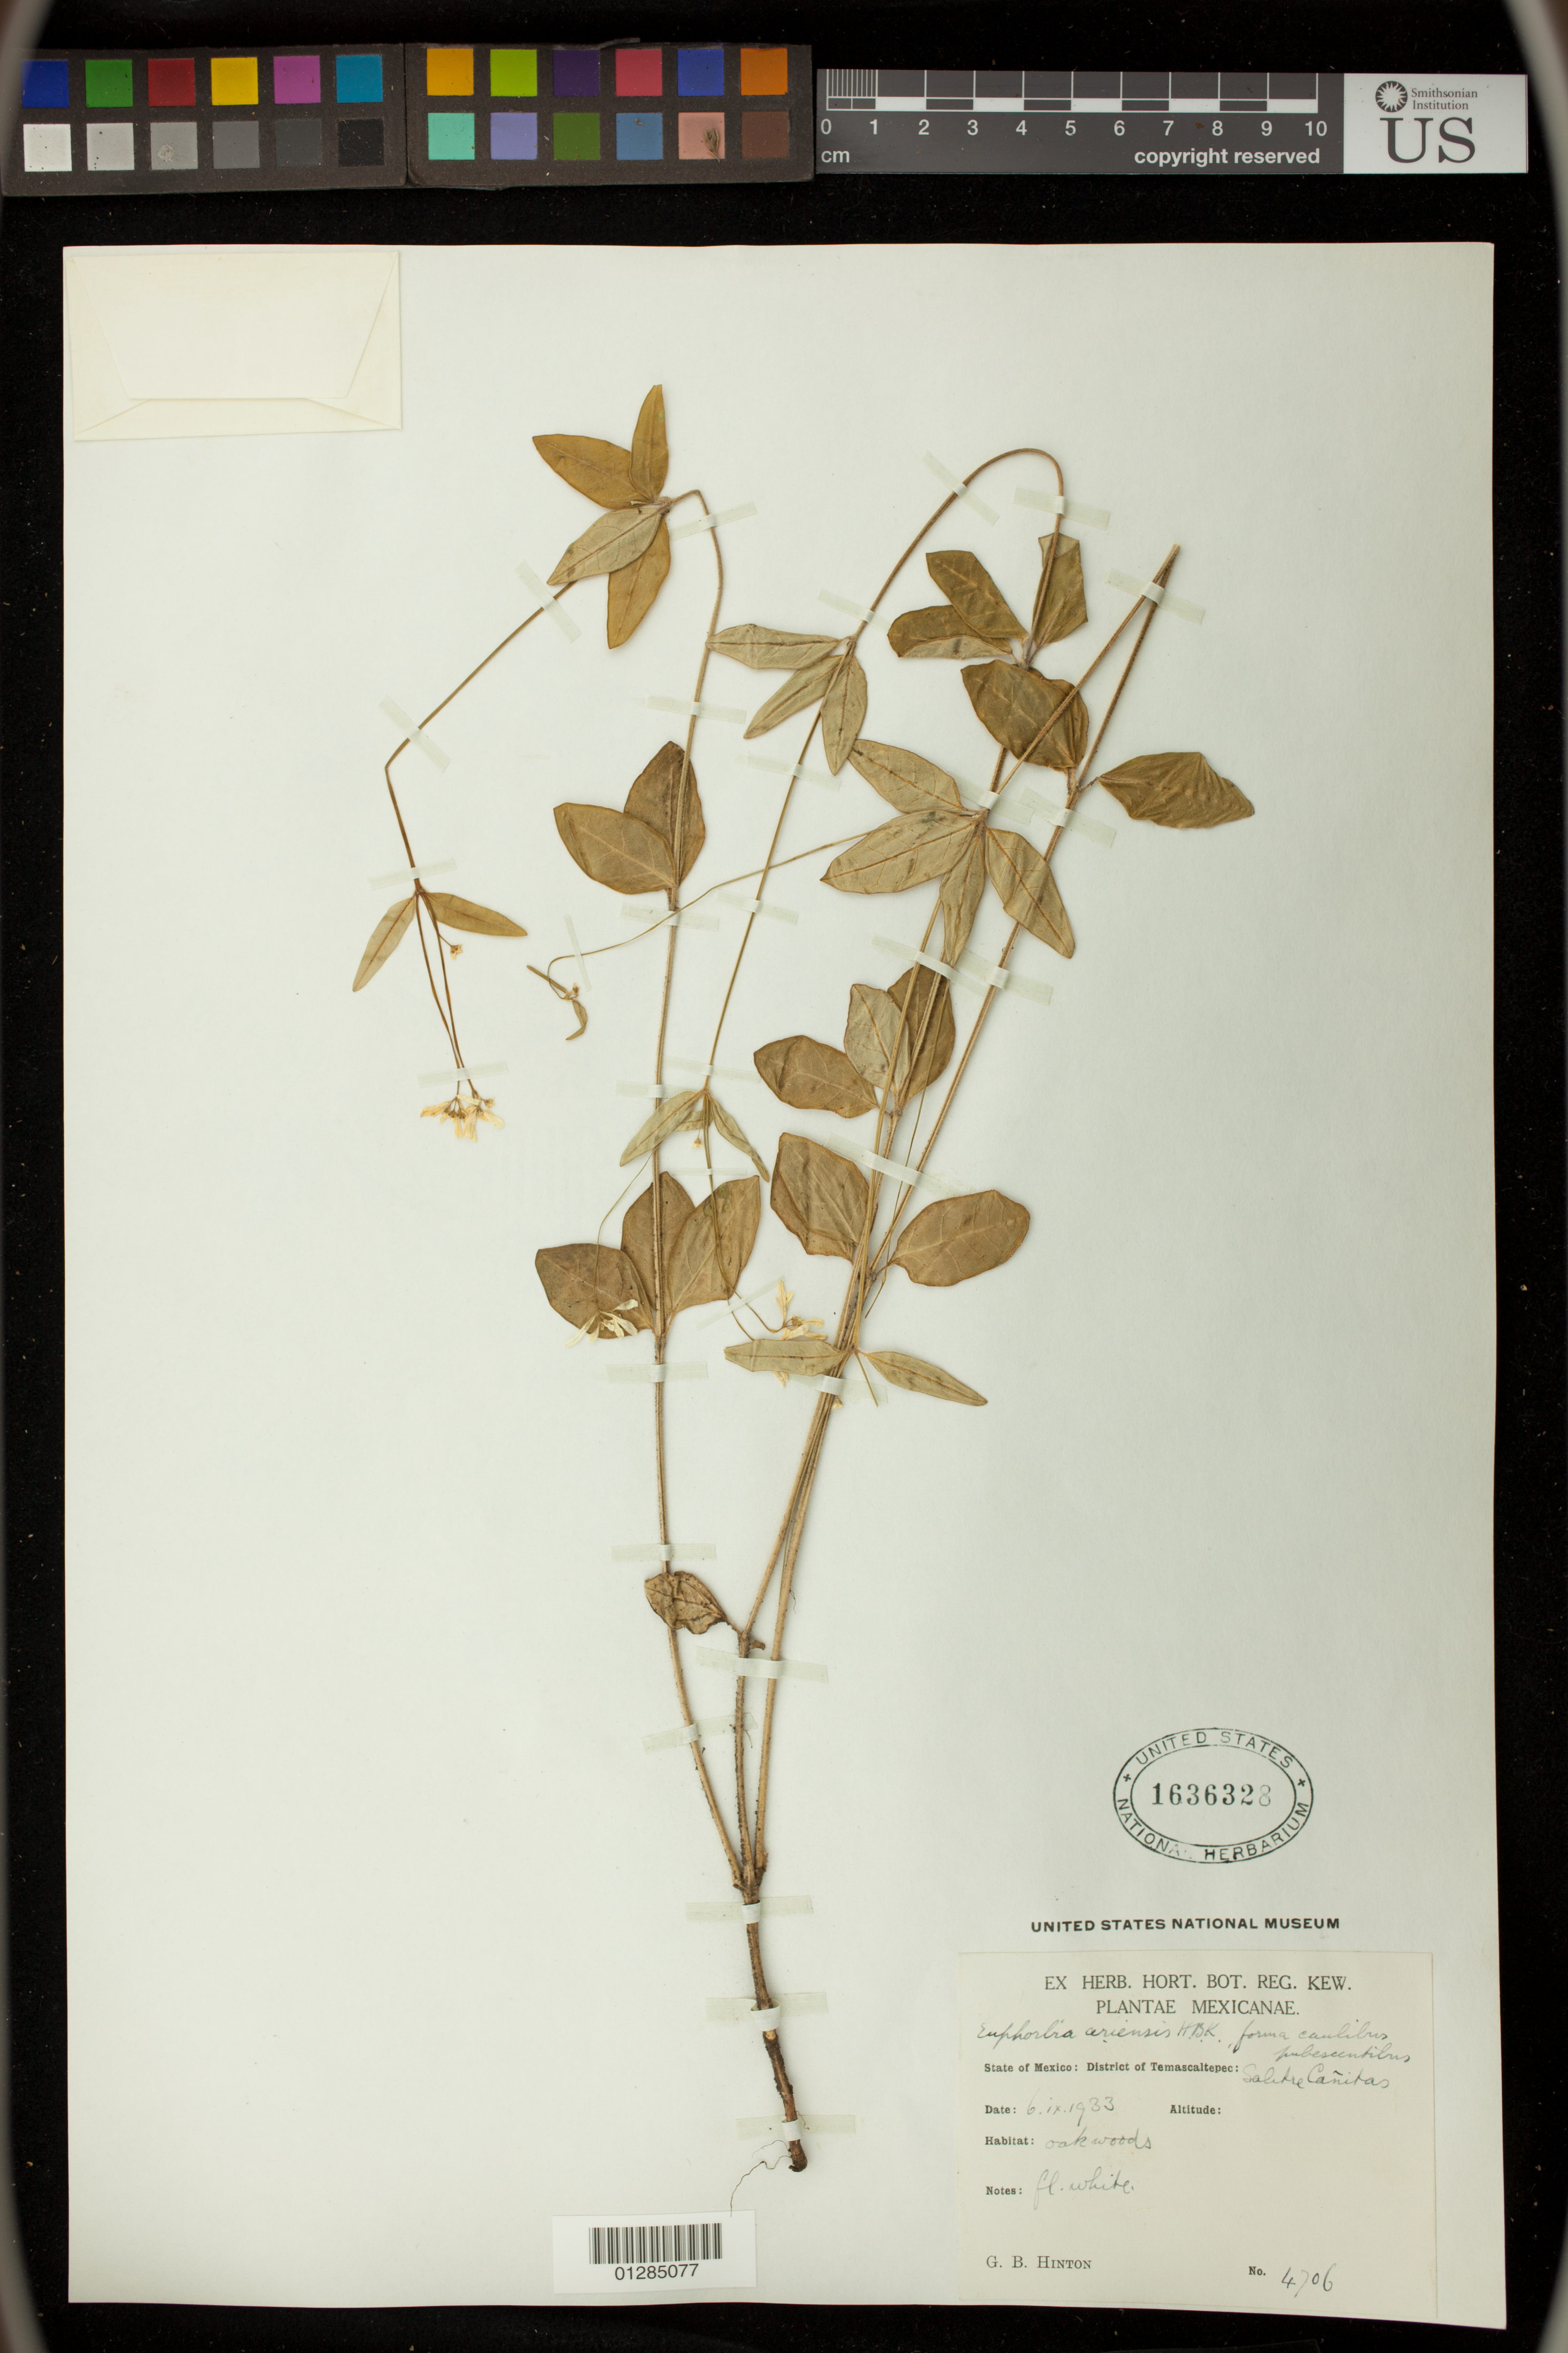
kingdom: Plantae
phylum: Tracheophyta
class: Magnoliopsida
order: Malpighiales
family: Euphorbiaceae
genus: Euphorbia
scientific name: Euphorbia ariensis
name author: Kunth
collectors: G. B. Hinton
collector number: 4706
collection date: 1933-06-09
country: Mexico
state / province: México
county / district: Temascaltepec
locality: Temascaltepec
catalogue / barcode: US 1636328